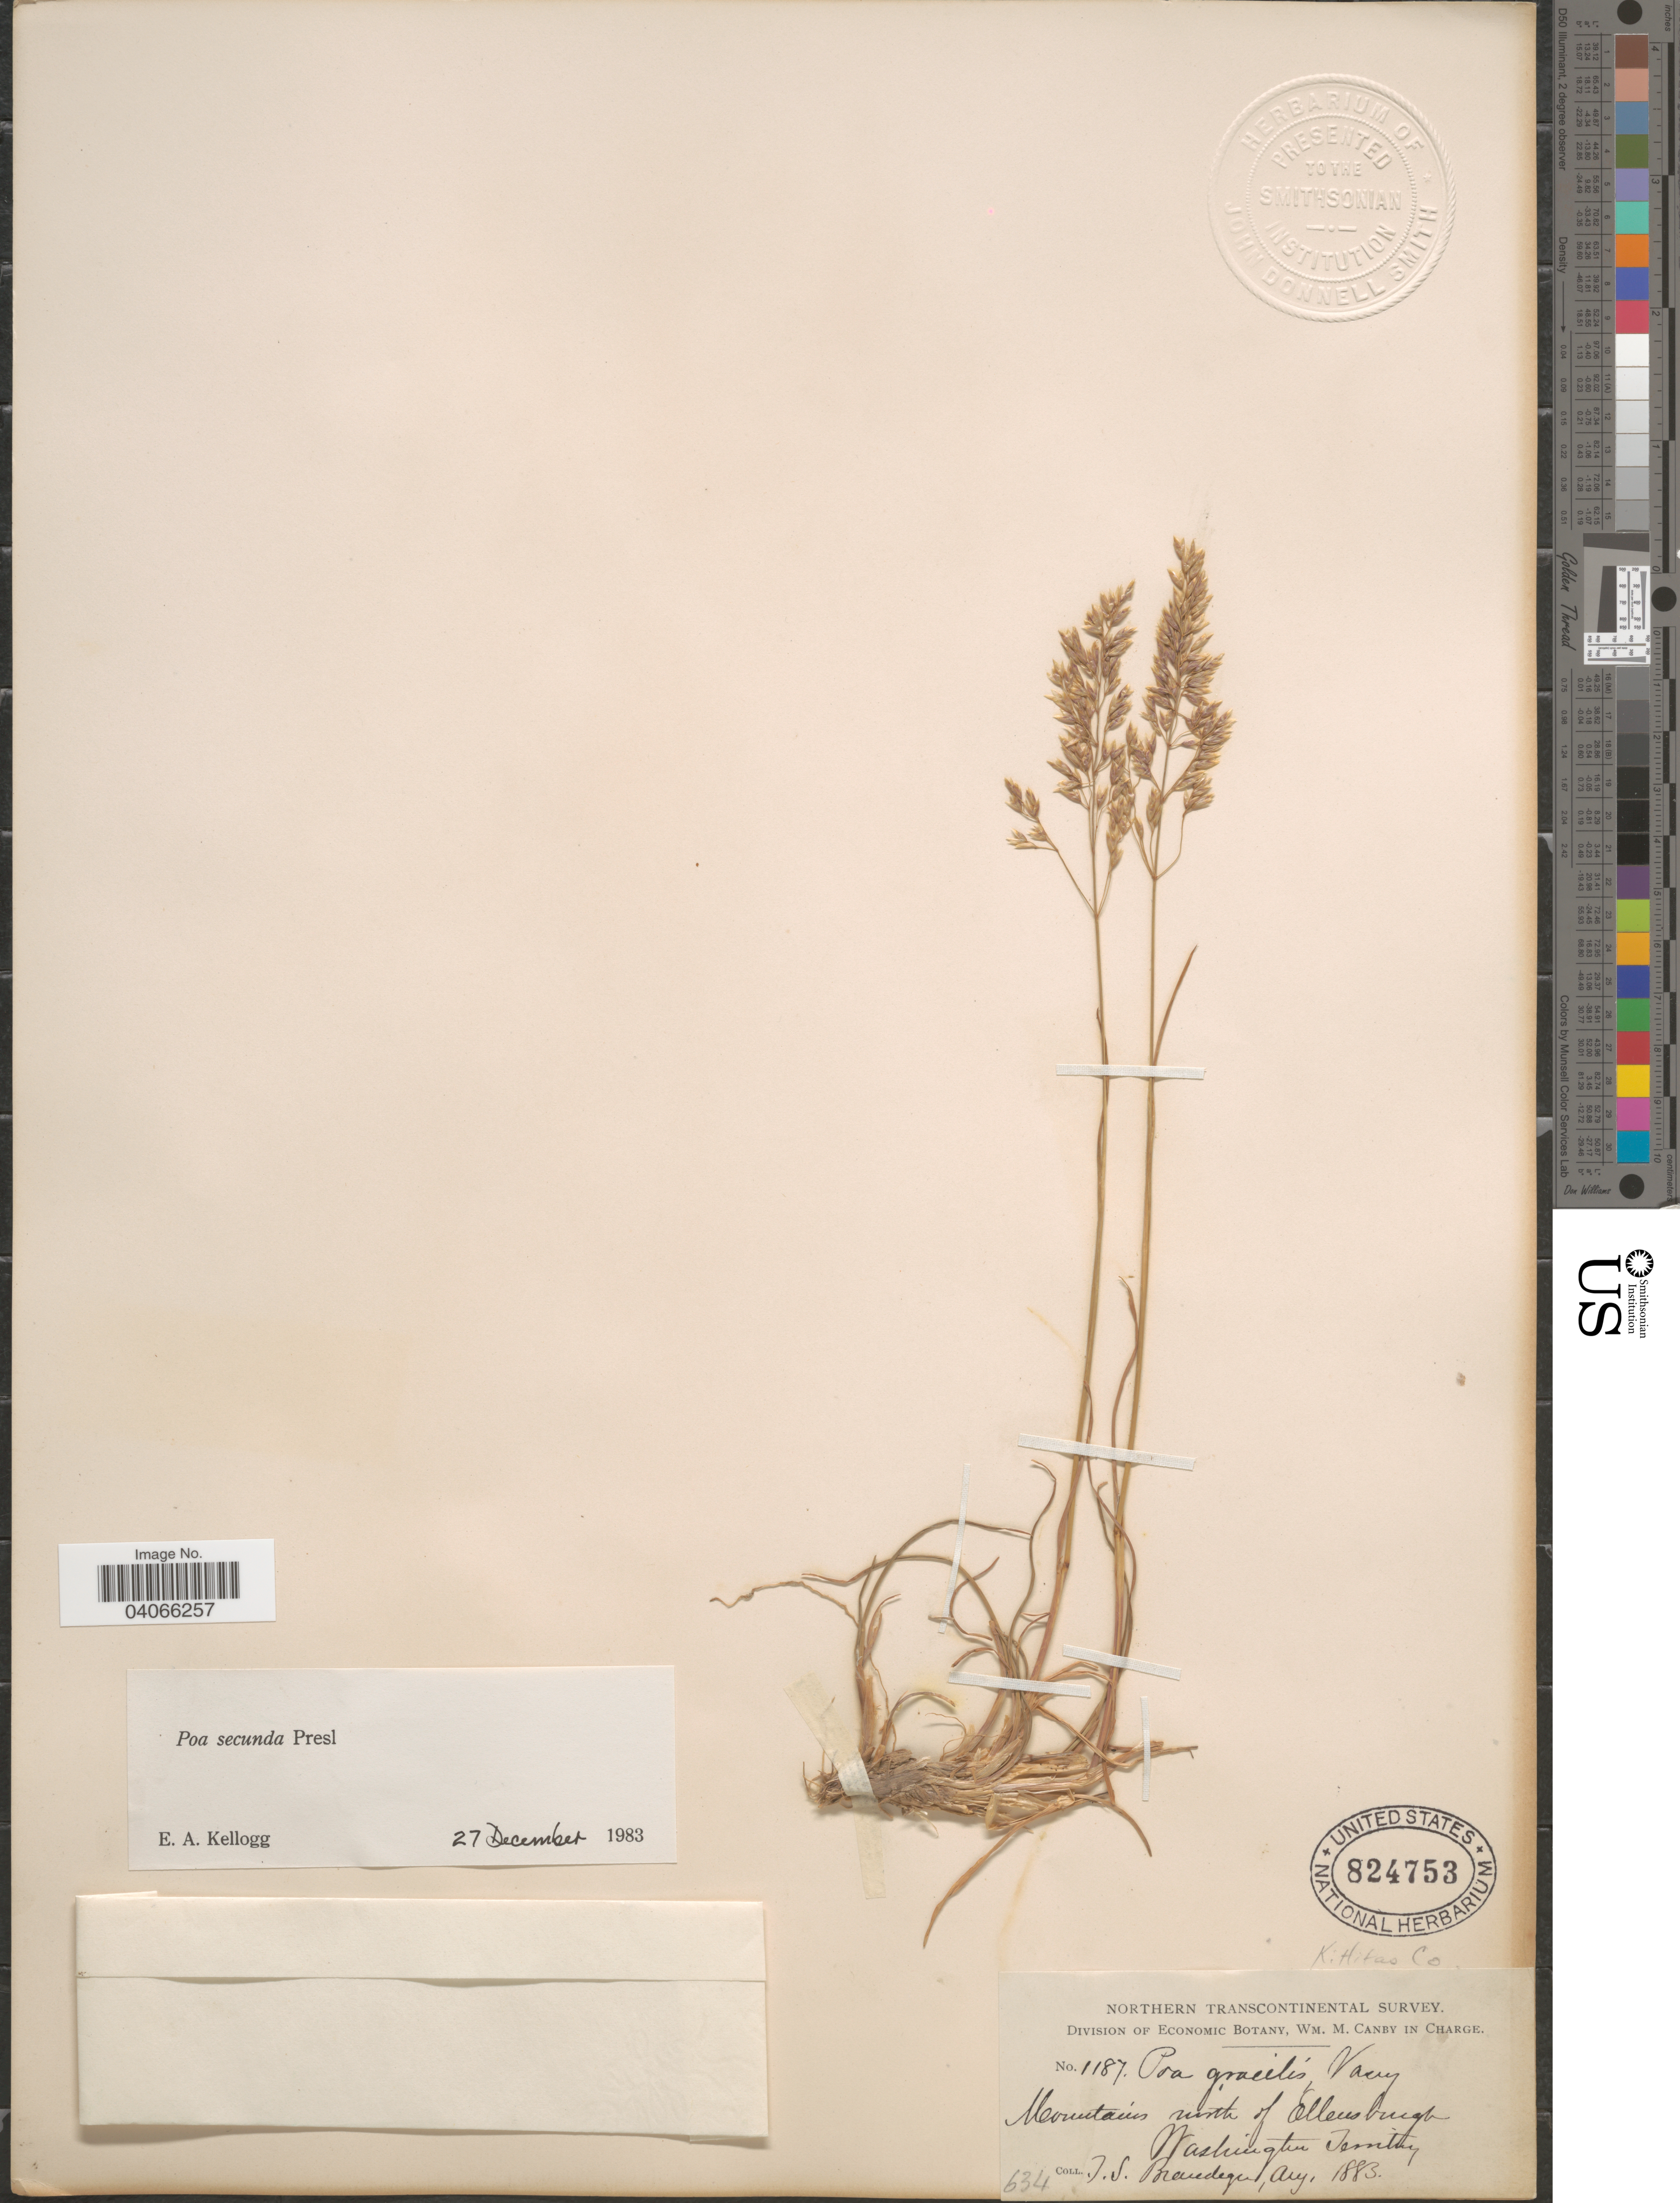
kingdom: Plantae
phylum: Tracheophyta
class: Liliopsida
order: Poales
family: Poaceae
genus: Poa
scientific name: Poa secunda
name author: J. Presl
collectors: J. S. Brandegee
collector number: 634/1187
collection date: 1883-08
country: United States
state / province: Washington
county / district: Kittitas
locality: Kittitas Co. Northern Transcontinental Survey. Mountains north of Allensburgh. Washington Territory.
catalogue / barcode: US 824753